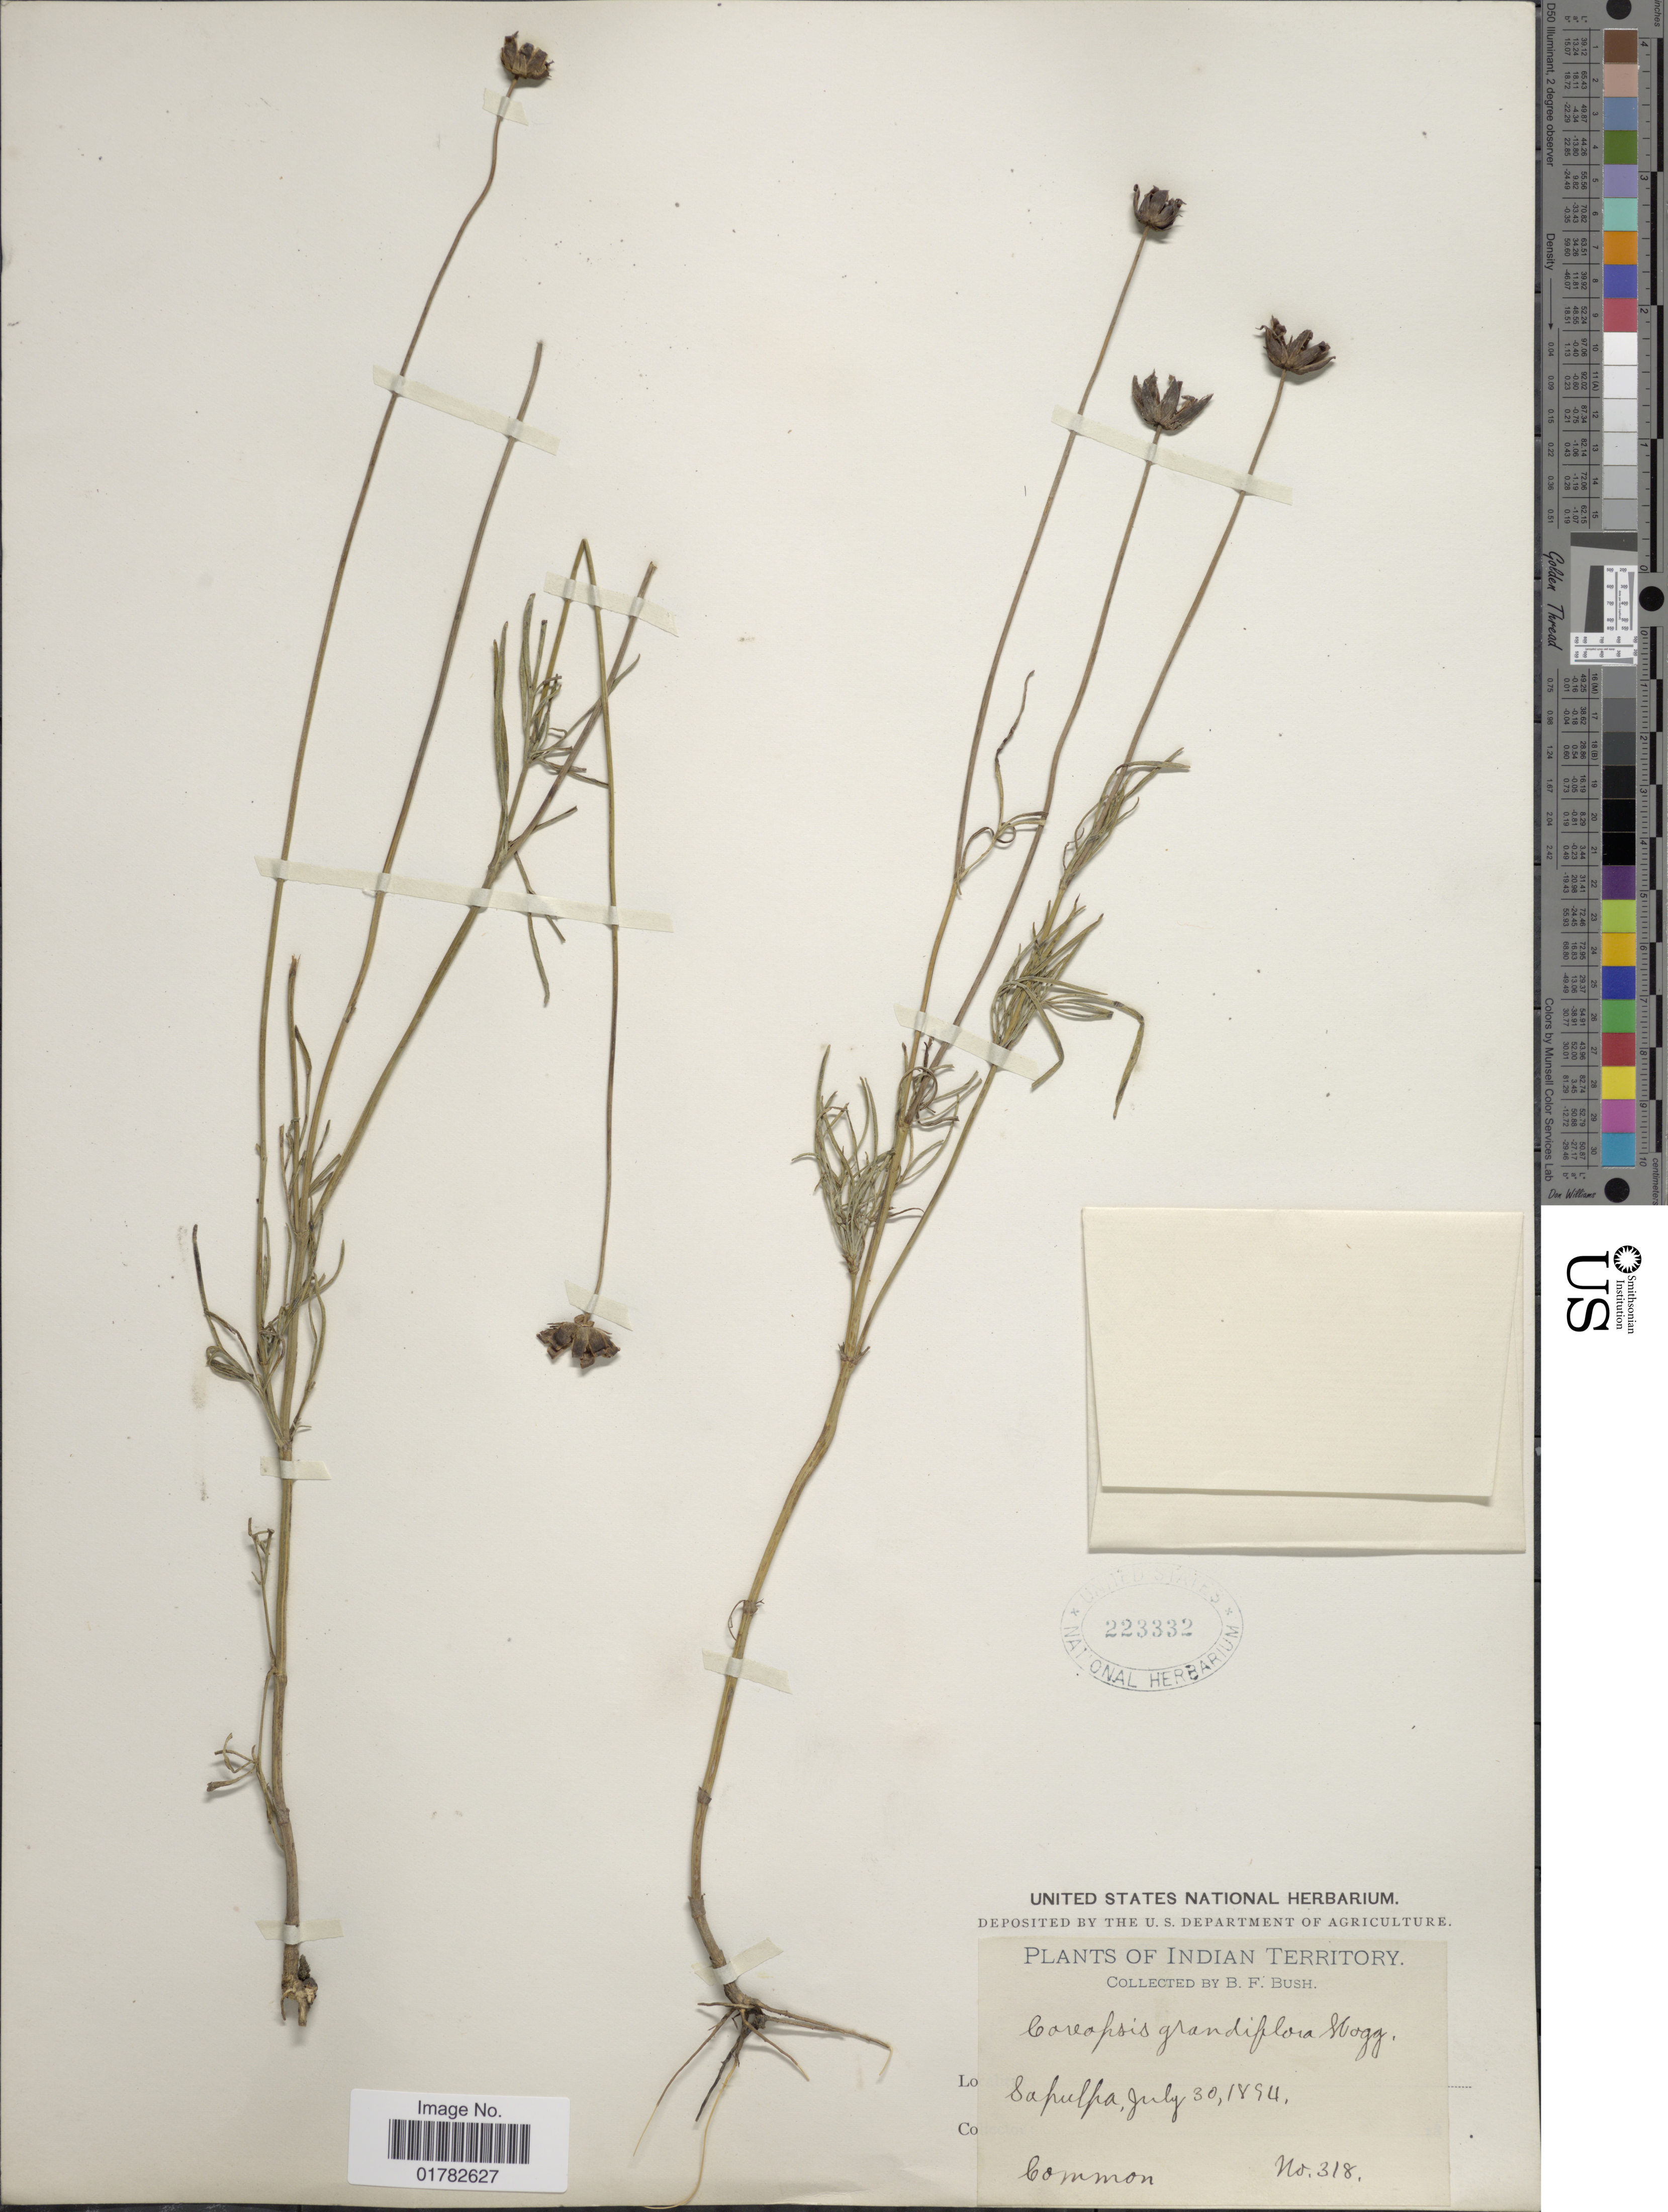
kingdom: Plantae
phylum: Tracheophyta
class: Magnoliopsida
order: Asterales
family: Asteraceae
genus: Coreopsis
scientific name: Coreopsis grandiflora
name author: Nutt.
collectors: B. F. Bush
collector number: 318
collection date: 1894-07-30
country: United States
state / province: Oklahoma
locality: Indian Territory, Sapulpa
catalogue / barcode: US 223332